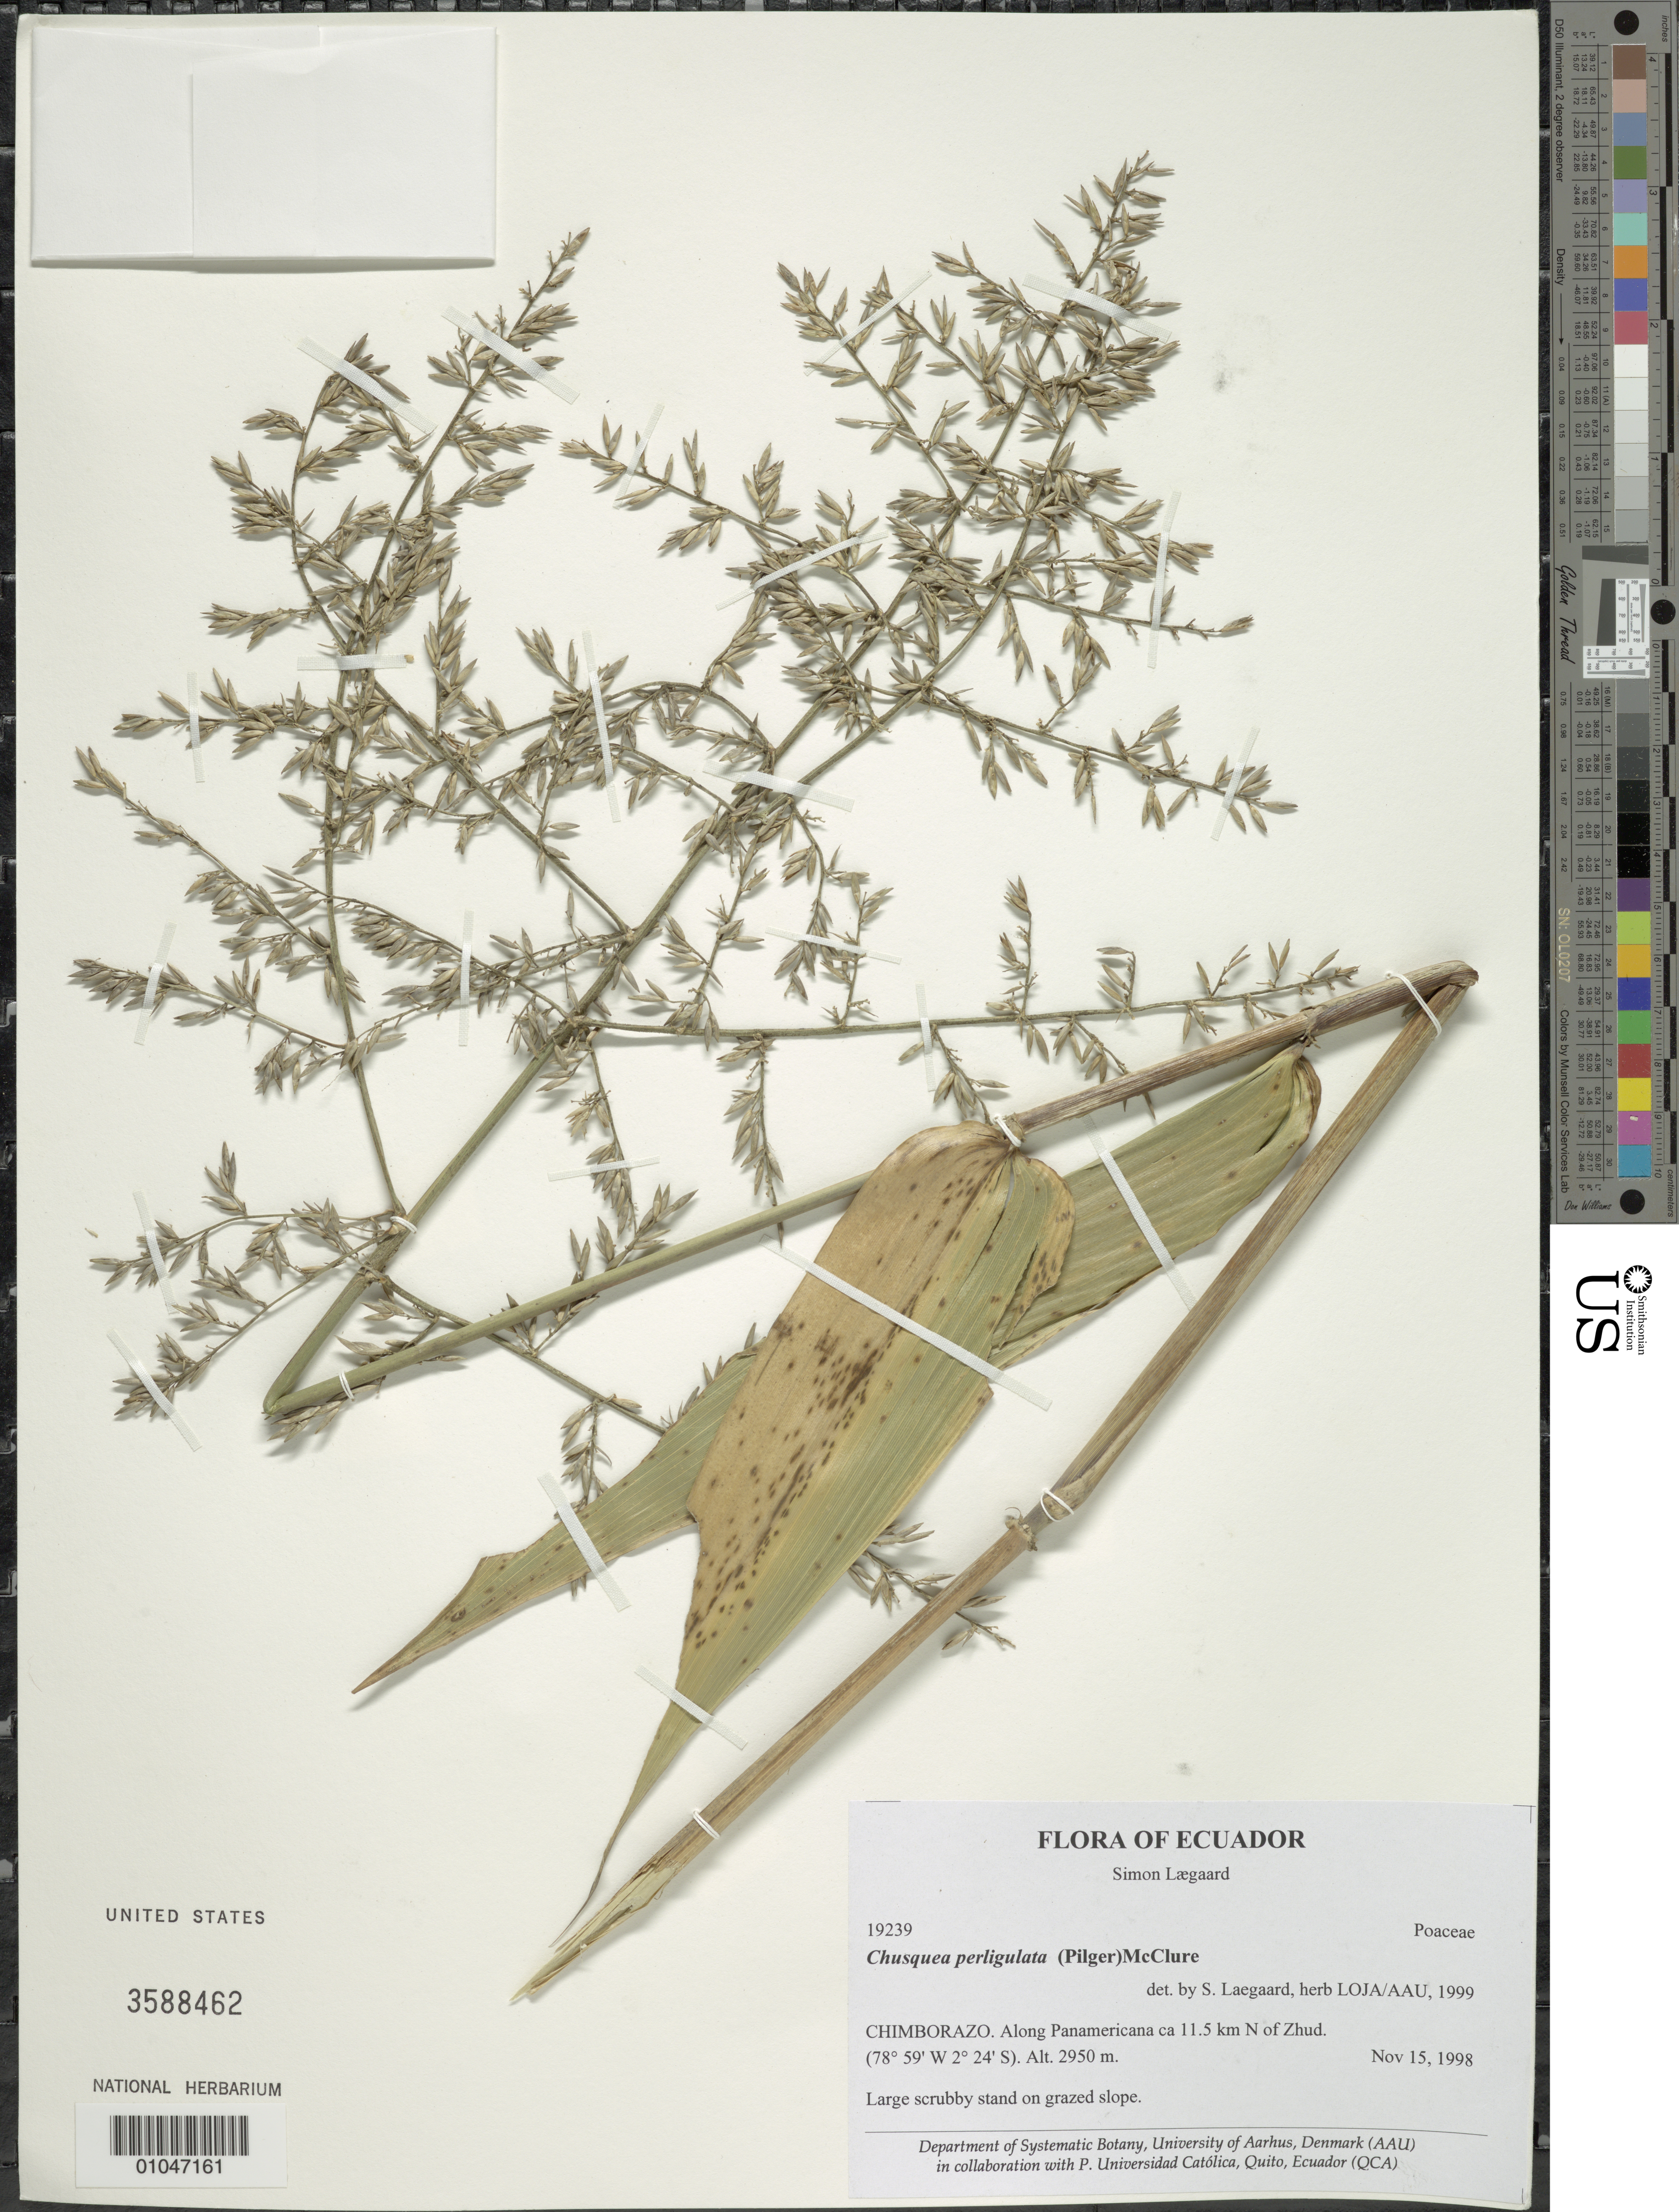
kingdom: Plantae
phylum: Tracheophyta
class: Liliopsida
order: Poales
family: Poaceae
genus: Chusquea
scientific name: Chusquea perligulata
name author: (Pilg.) McClure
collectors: S. Lægaard & A. Miranda Leiva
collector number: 19239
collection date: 1998-11-15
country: Ecuador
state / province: Chimborazo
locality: Along Panamericana ca. 11.5 km N of Zhud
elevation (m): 2950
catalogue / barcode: US 3588462